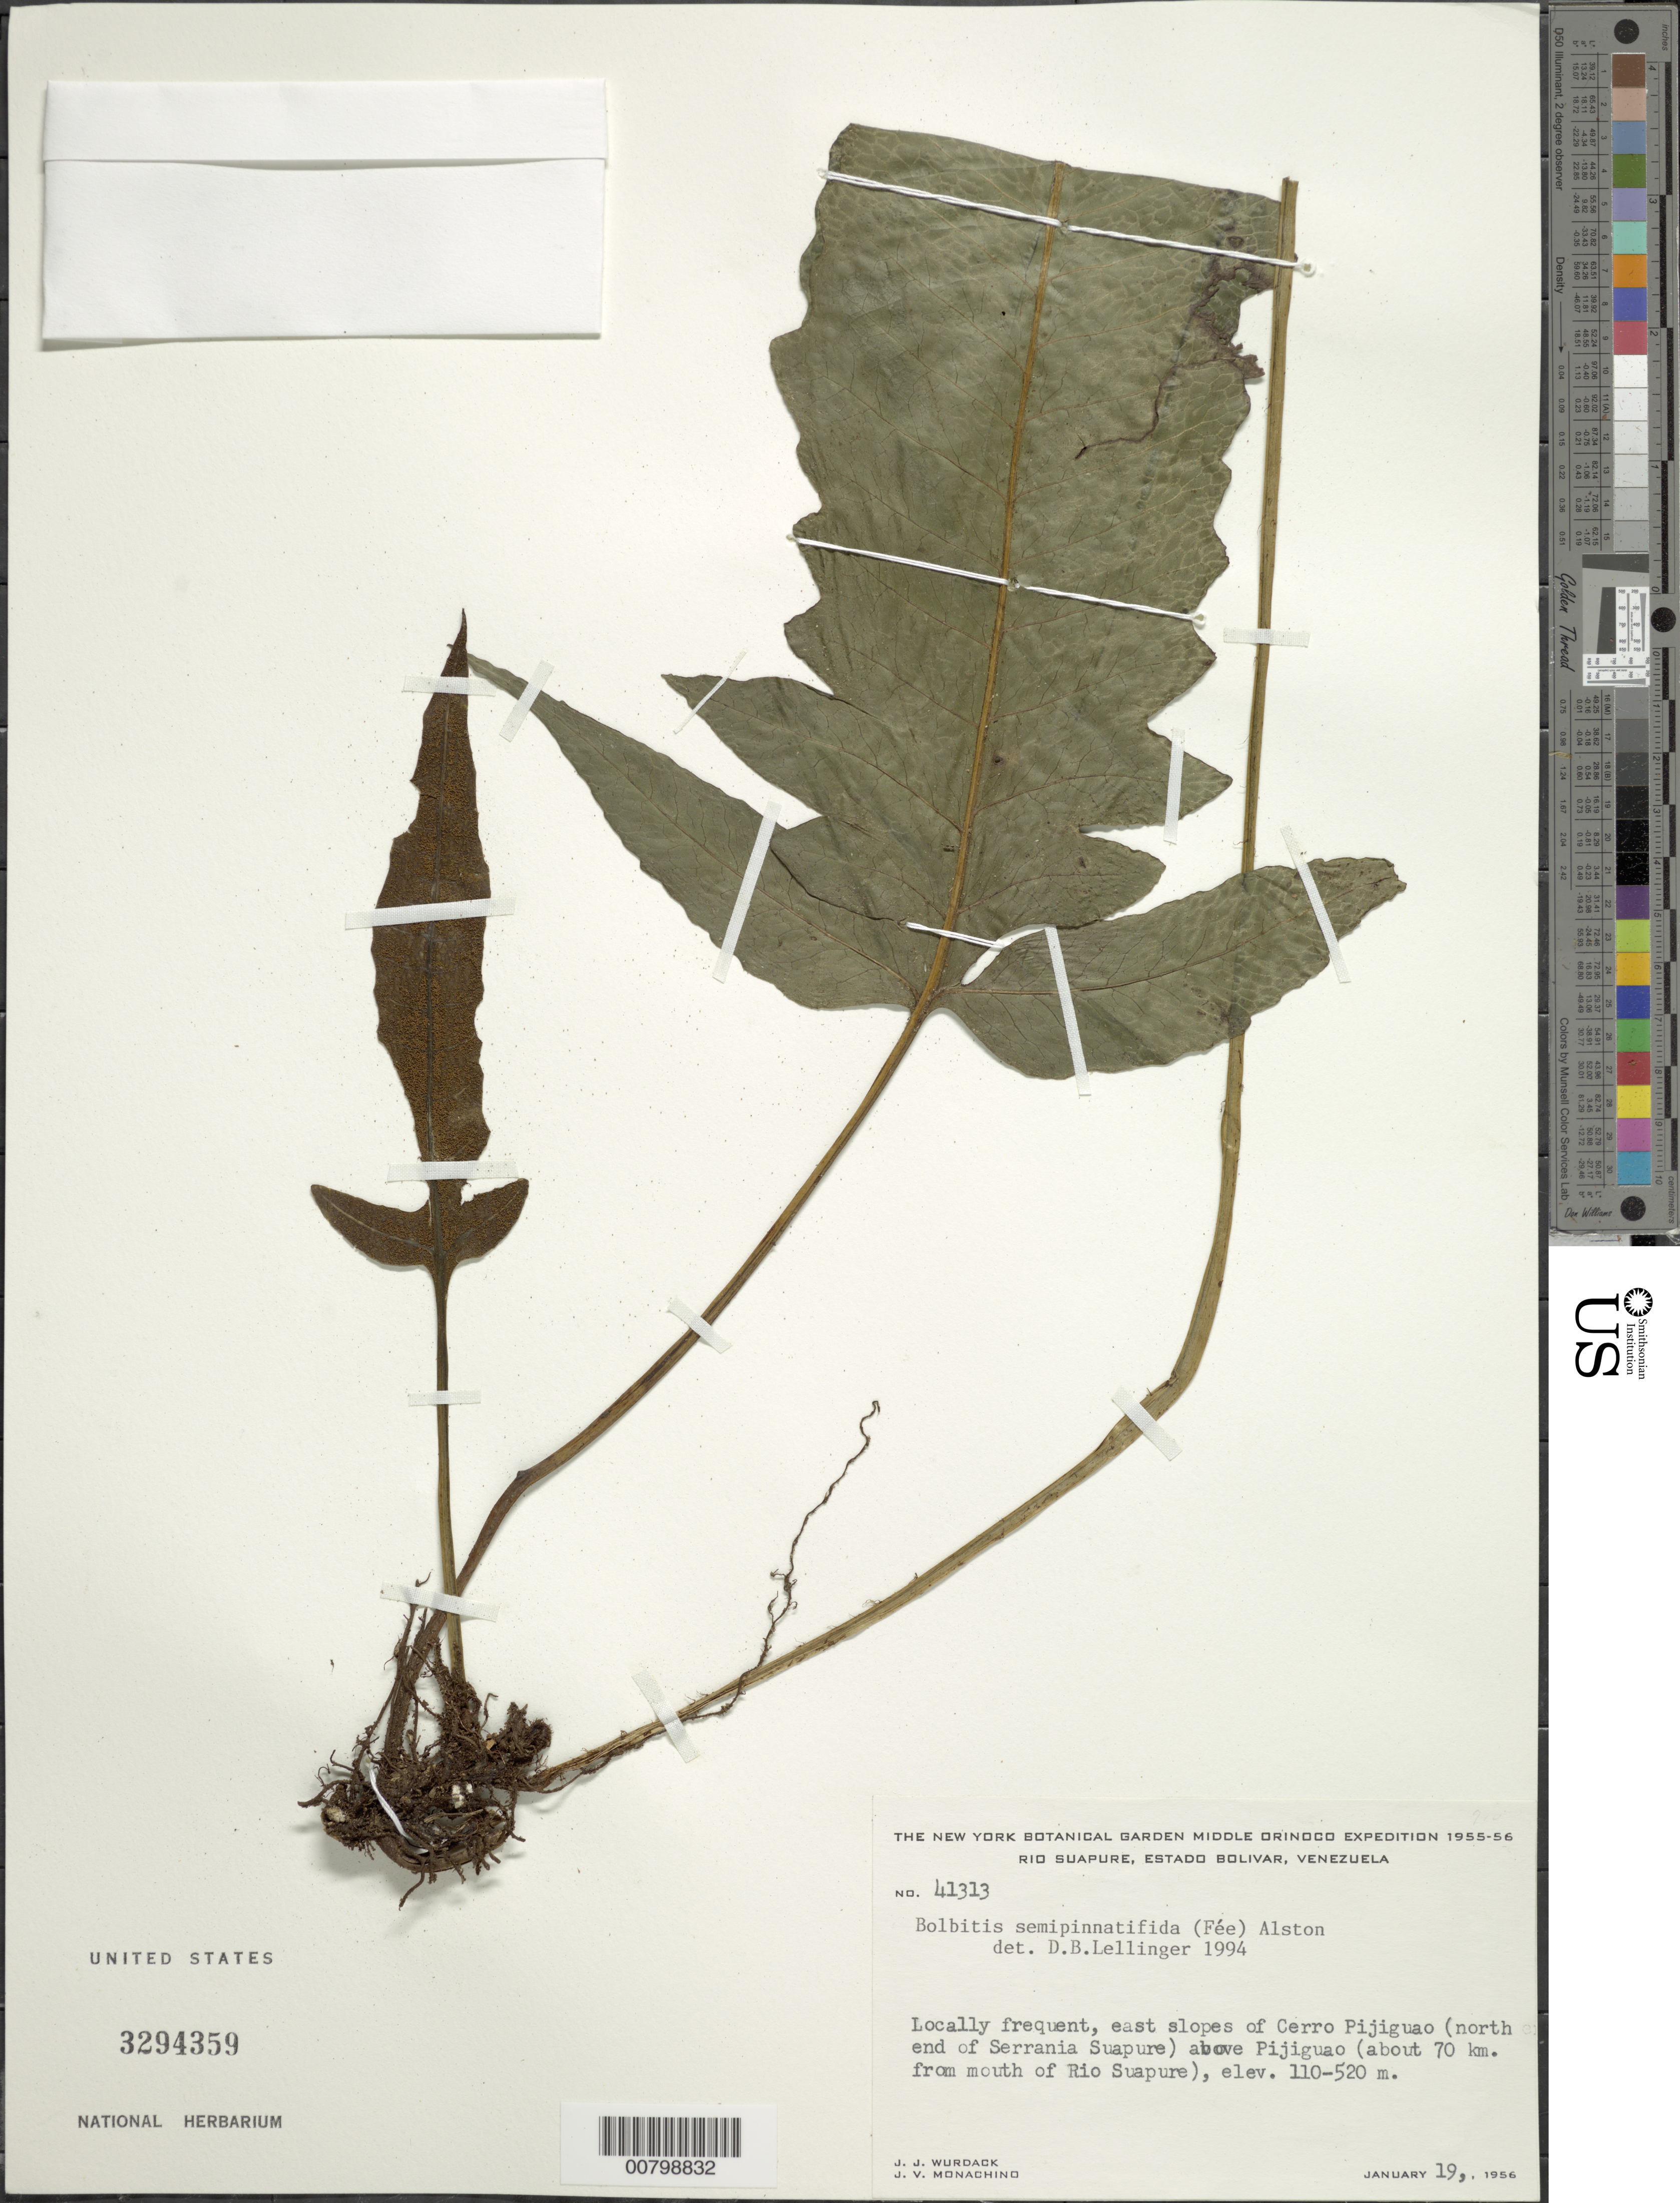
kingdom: Plantae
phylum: Tracheophyta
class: Polypodiopsida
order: Polypodiales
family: Dryopteridaceae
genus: Bolbitis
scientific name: Bolbitis semipinnatifida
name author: (Fée) Alston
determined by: Lellinger, David B., (BOT), Smithsonian Institution - National Museum of Natural History (UNITED STATES)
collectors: J. J. Wurdack & J. V. Monachino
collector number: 41313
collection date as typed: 19-Jan-56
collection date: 1956-01-19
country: Venezuela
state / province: Bolívar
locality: Cerro Pijiguao, N end of Serrania Suapure above Pijiguao, 70 river km from mouth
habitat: E slopes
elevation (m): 110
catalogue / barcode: US 3294359